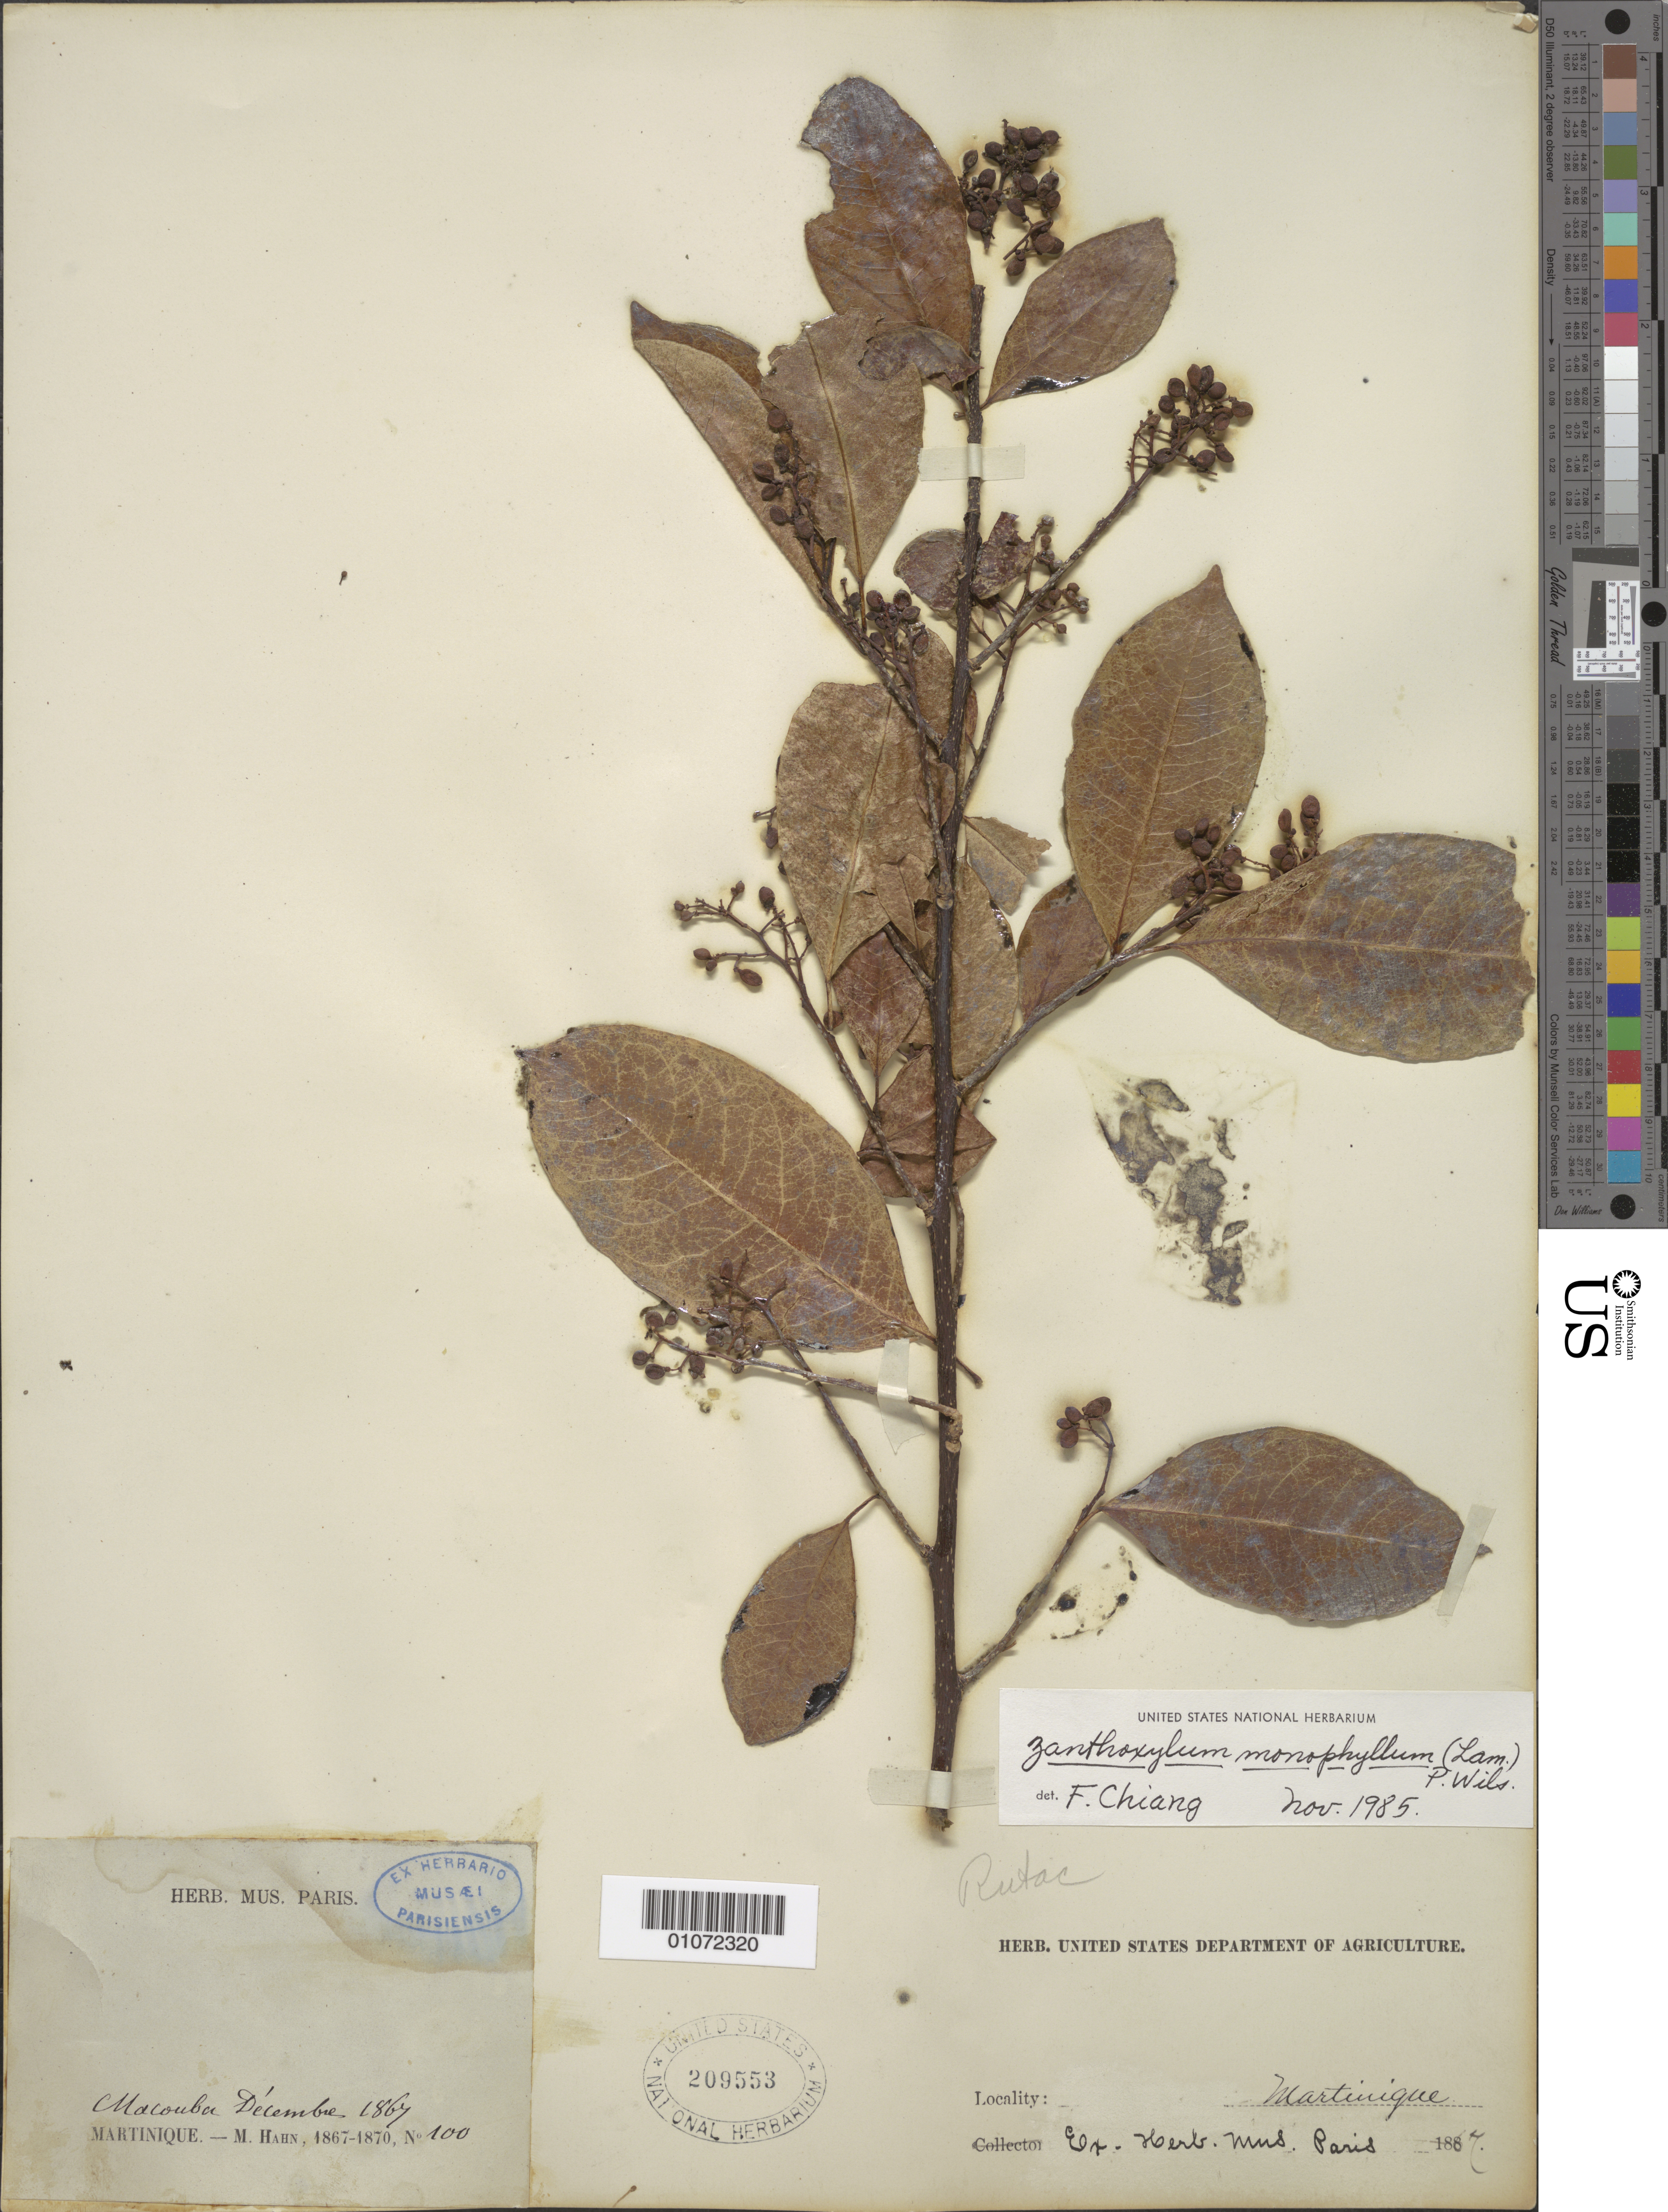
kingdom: Plantae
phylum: Tracheophyta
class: Magnoliopsida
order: Sapindales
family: Rutaceae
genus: Zanthoxylum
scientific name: Zanthoxylum monophyllum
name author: (Lam.) P. Wilson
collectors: M. Hahn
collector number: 100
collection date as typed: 1867 to -- --- 1870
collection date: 1867/1870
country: Martinique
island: Martinique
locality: Macouba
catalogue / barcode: US 209553